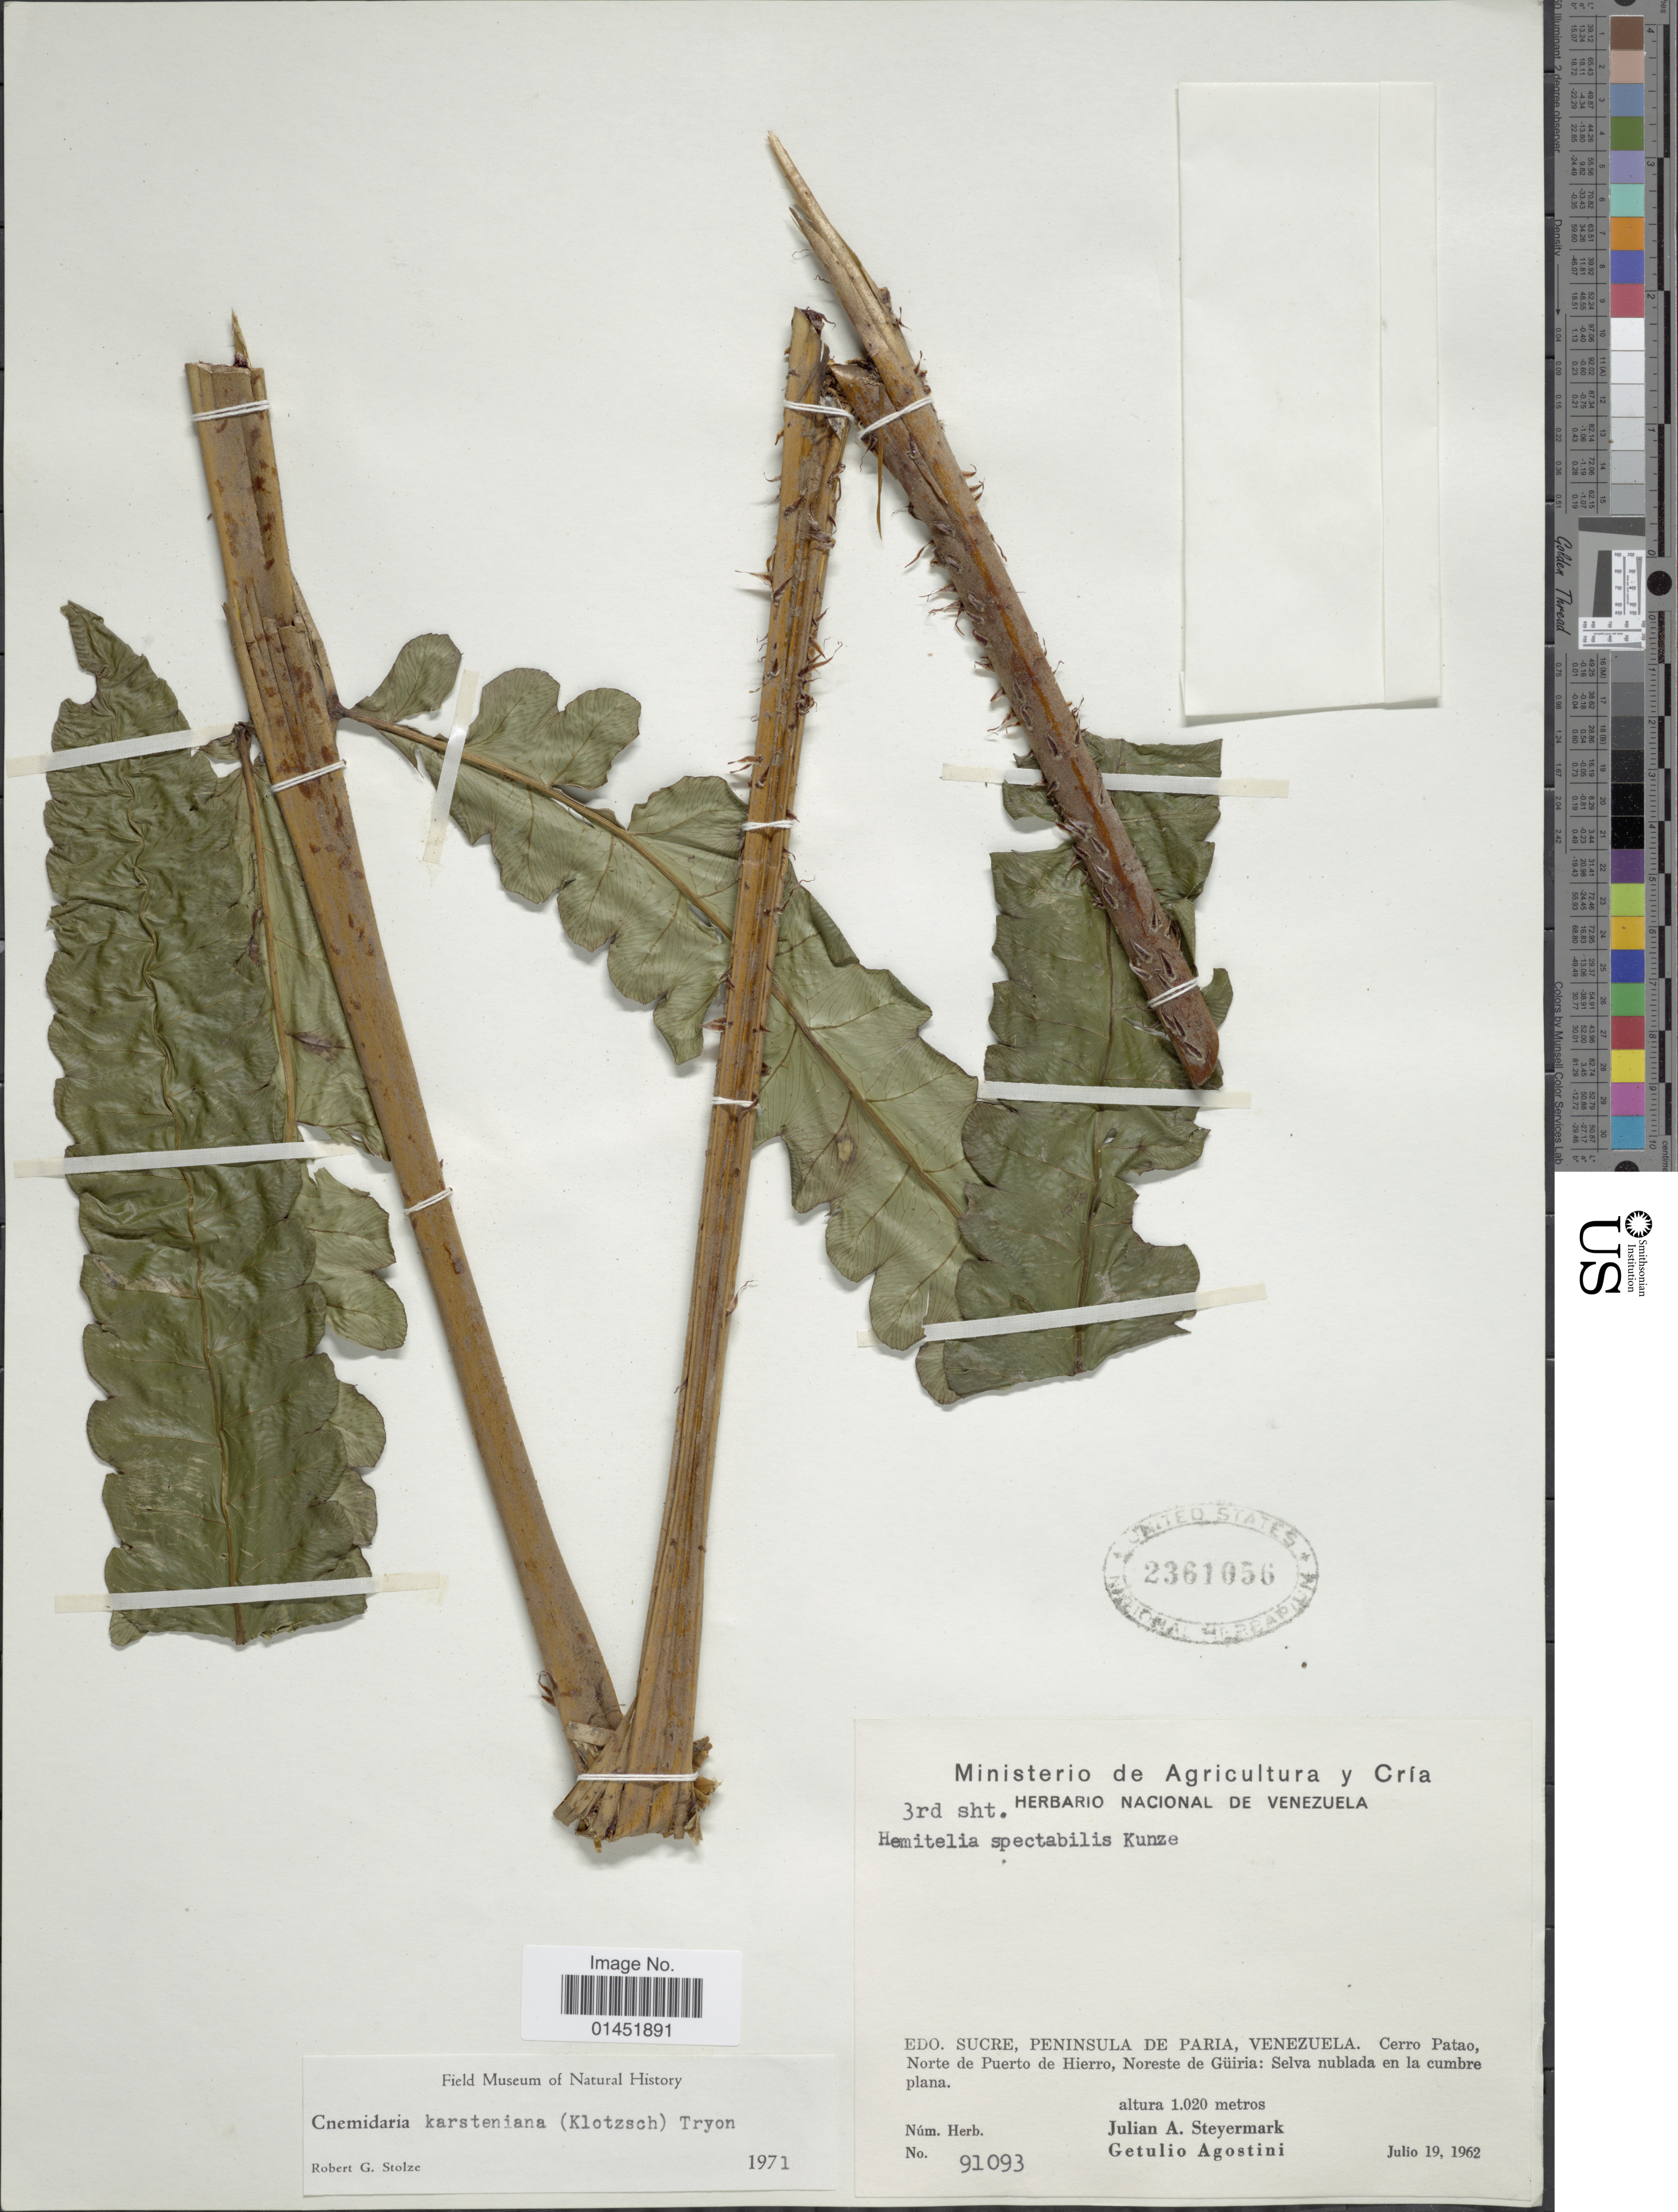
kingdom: Plantae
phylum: Tracheophyta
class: Polypodiopsida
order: Cyatheales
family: Cyatheaceae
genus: Cyathea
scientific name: Cyathea karsteniana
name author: (Klotzsch) Domin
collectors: J. Steyermark & G. Agostini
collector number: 91093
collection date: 1962-07-19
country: Venezuela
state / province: Sucre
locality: Peninsula de Paria, cerro Patao, Norte de Puerto de Hierro, Noreste de Güiria: Selva nublada en la cumbre plana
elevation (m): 1020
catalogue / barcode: US 2361056